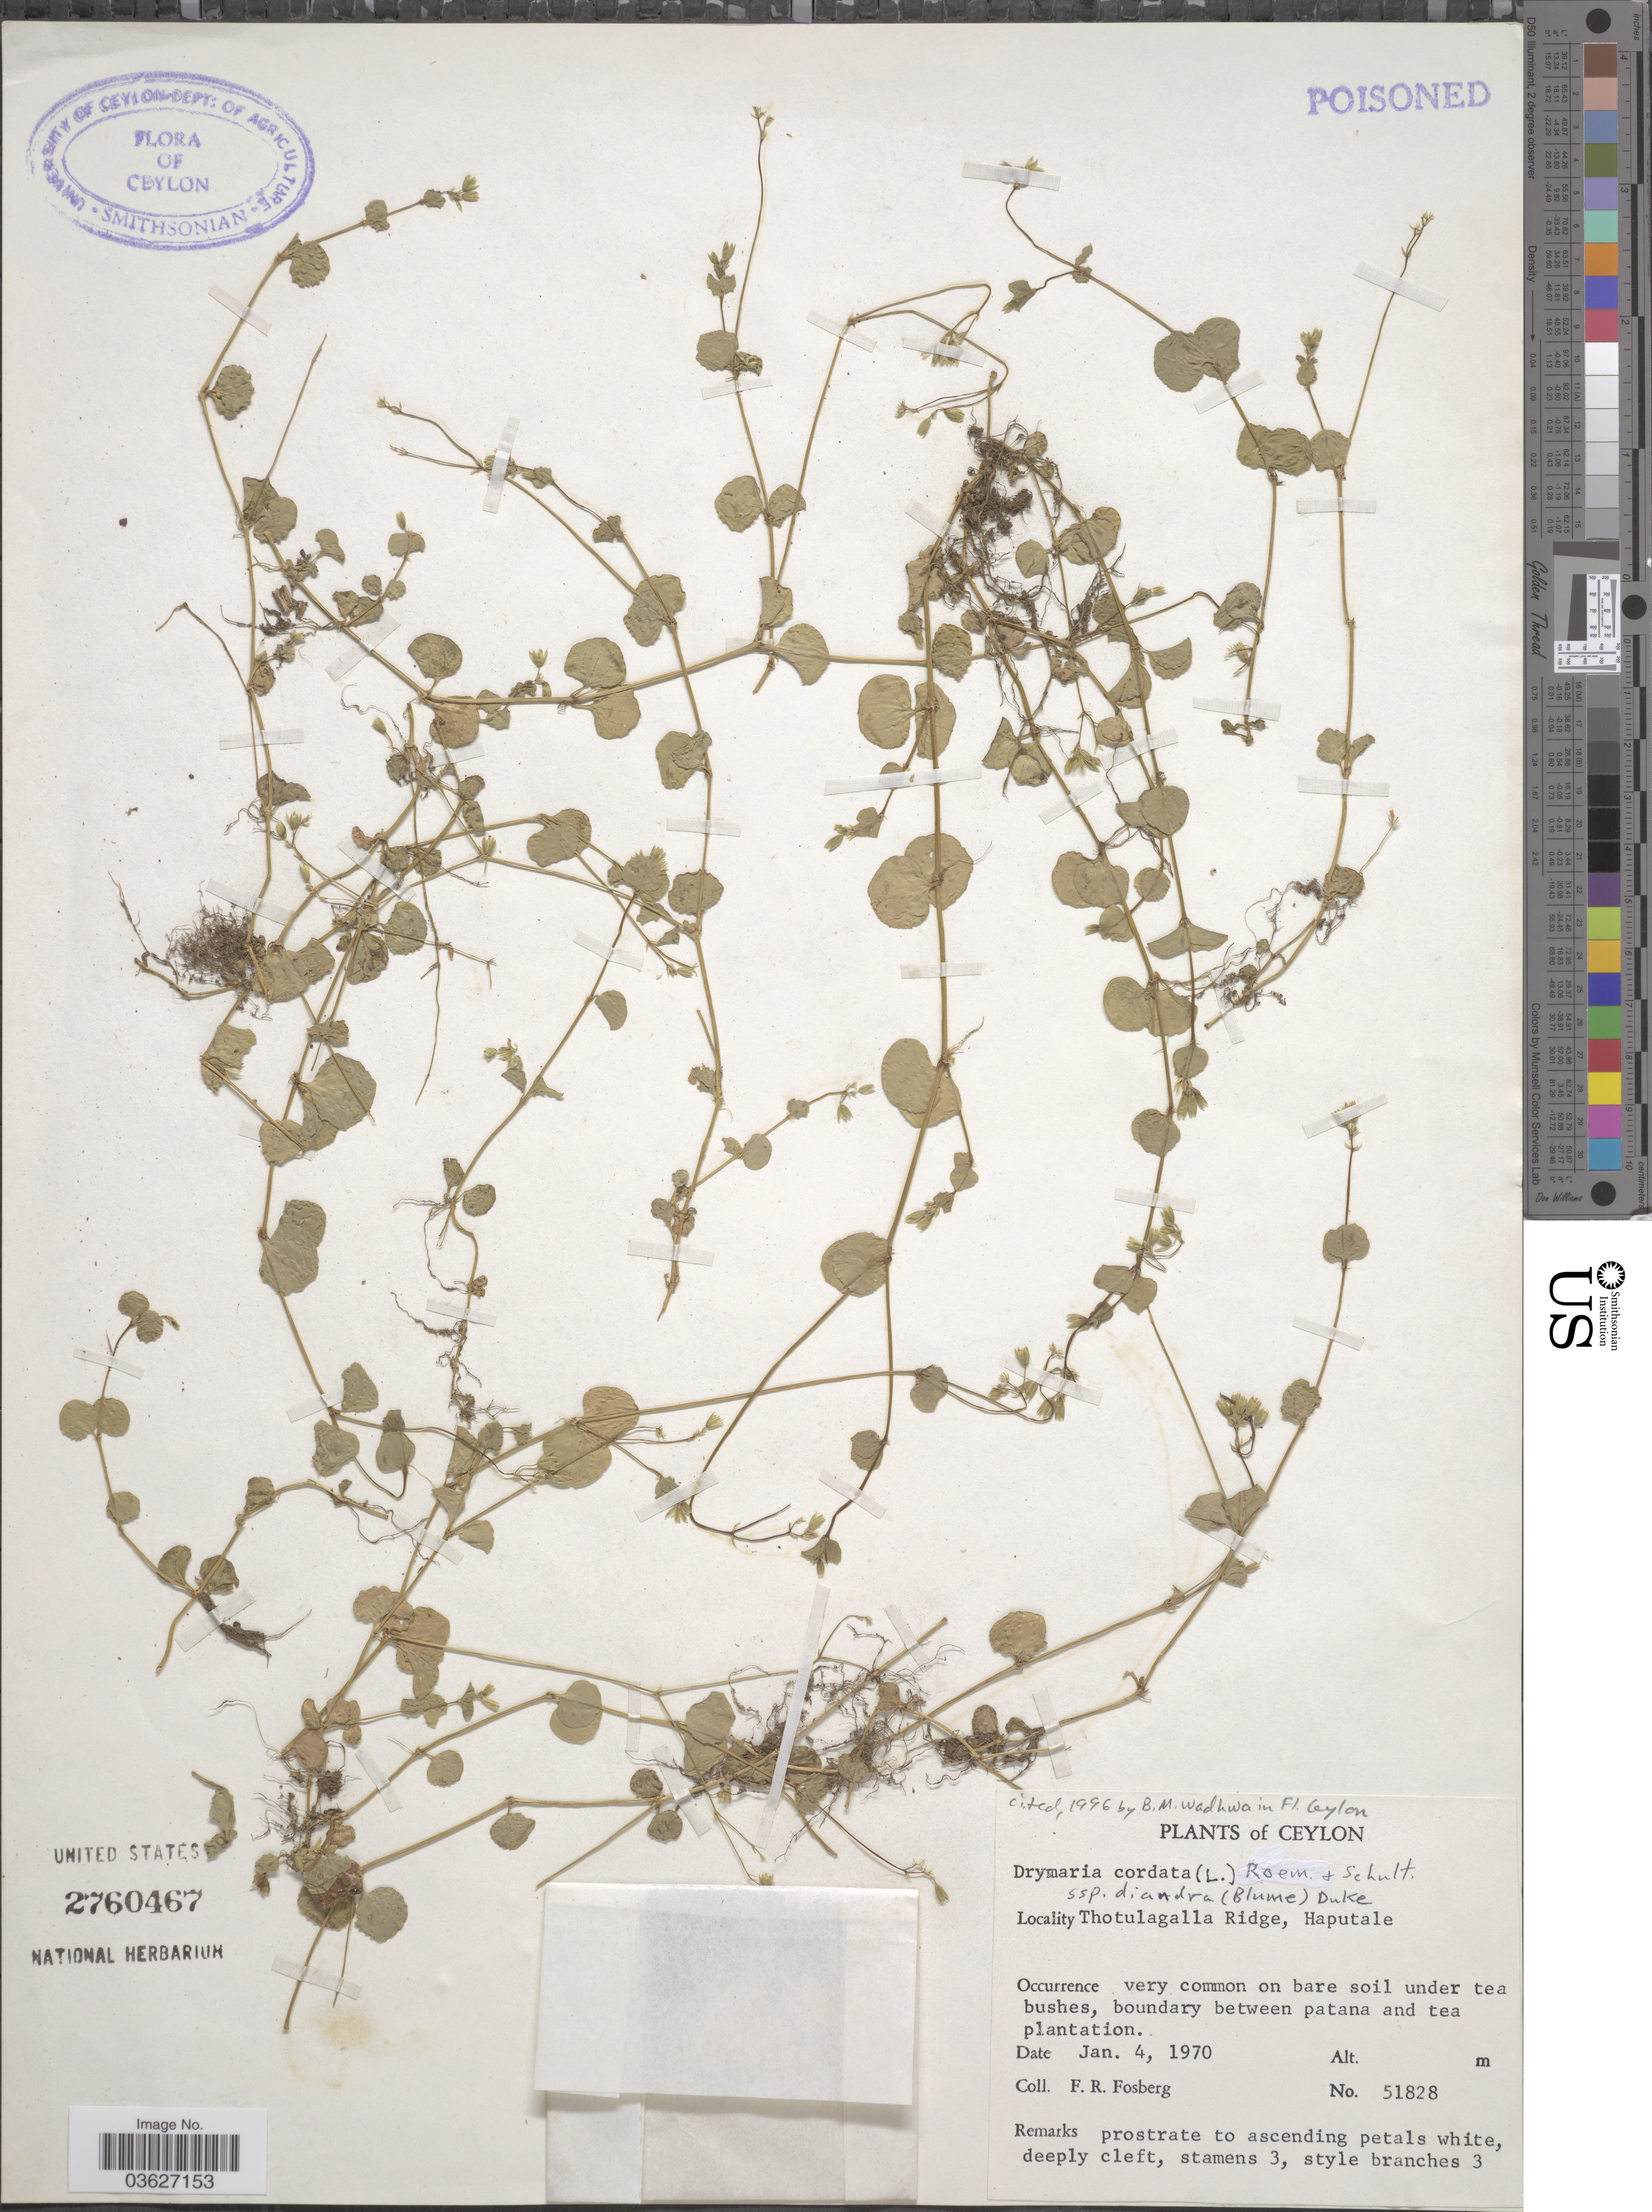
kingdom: Plantae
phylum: Tracheophyta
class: Magnoliopsida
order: Caryophyllales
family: Caryophyllaceae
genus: Drymaria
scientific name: Drymaria diandra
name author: Blume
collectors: F. R. Fosberg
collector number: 51828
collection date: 1970-01-04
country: Sri Lanka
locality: Ceylon. Thotulagalla Ridge, Haputale.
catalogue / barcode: US 2760467